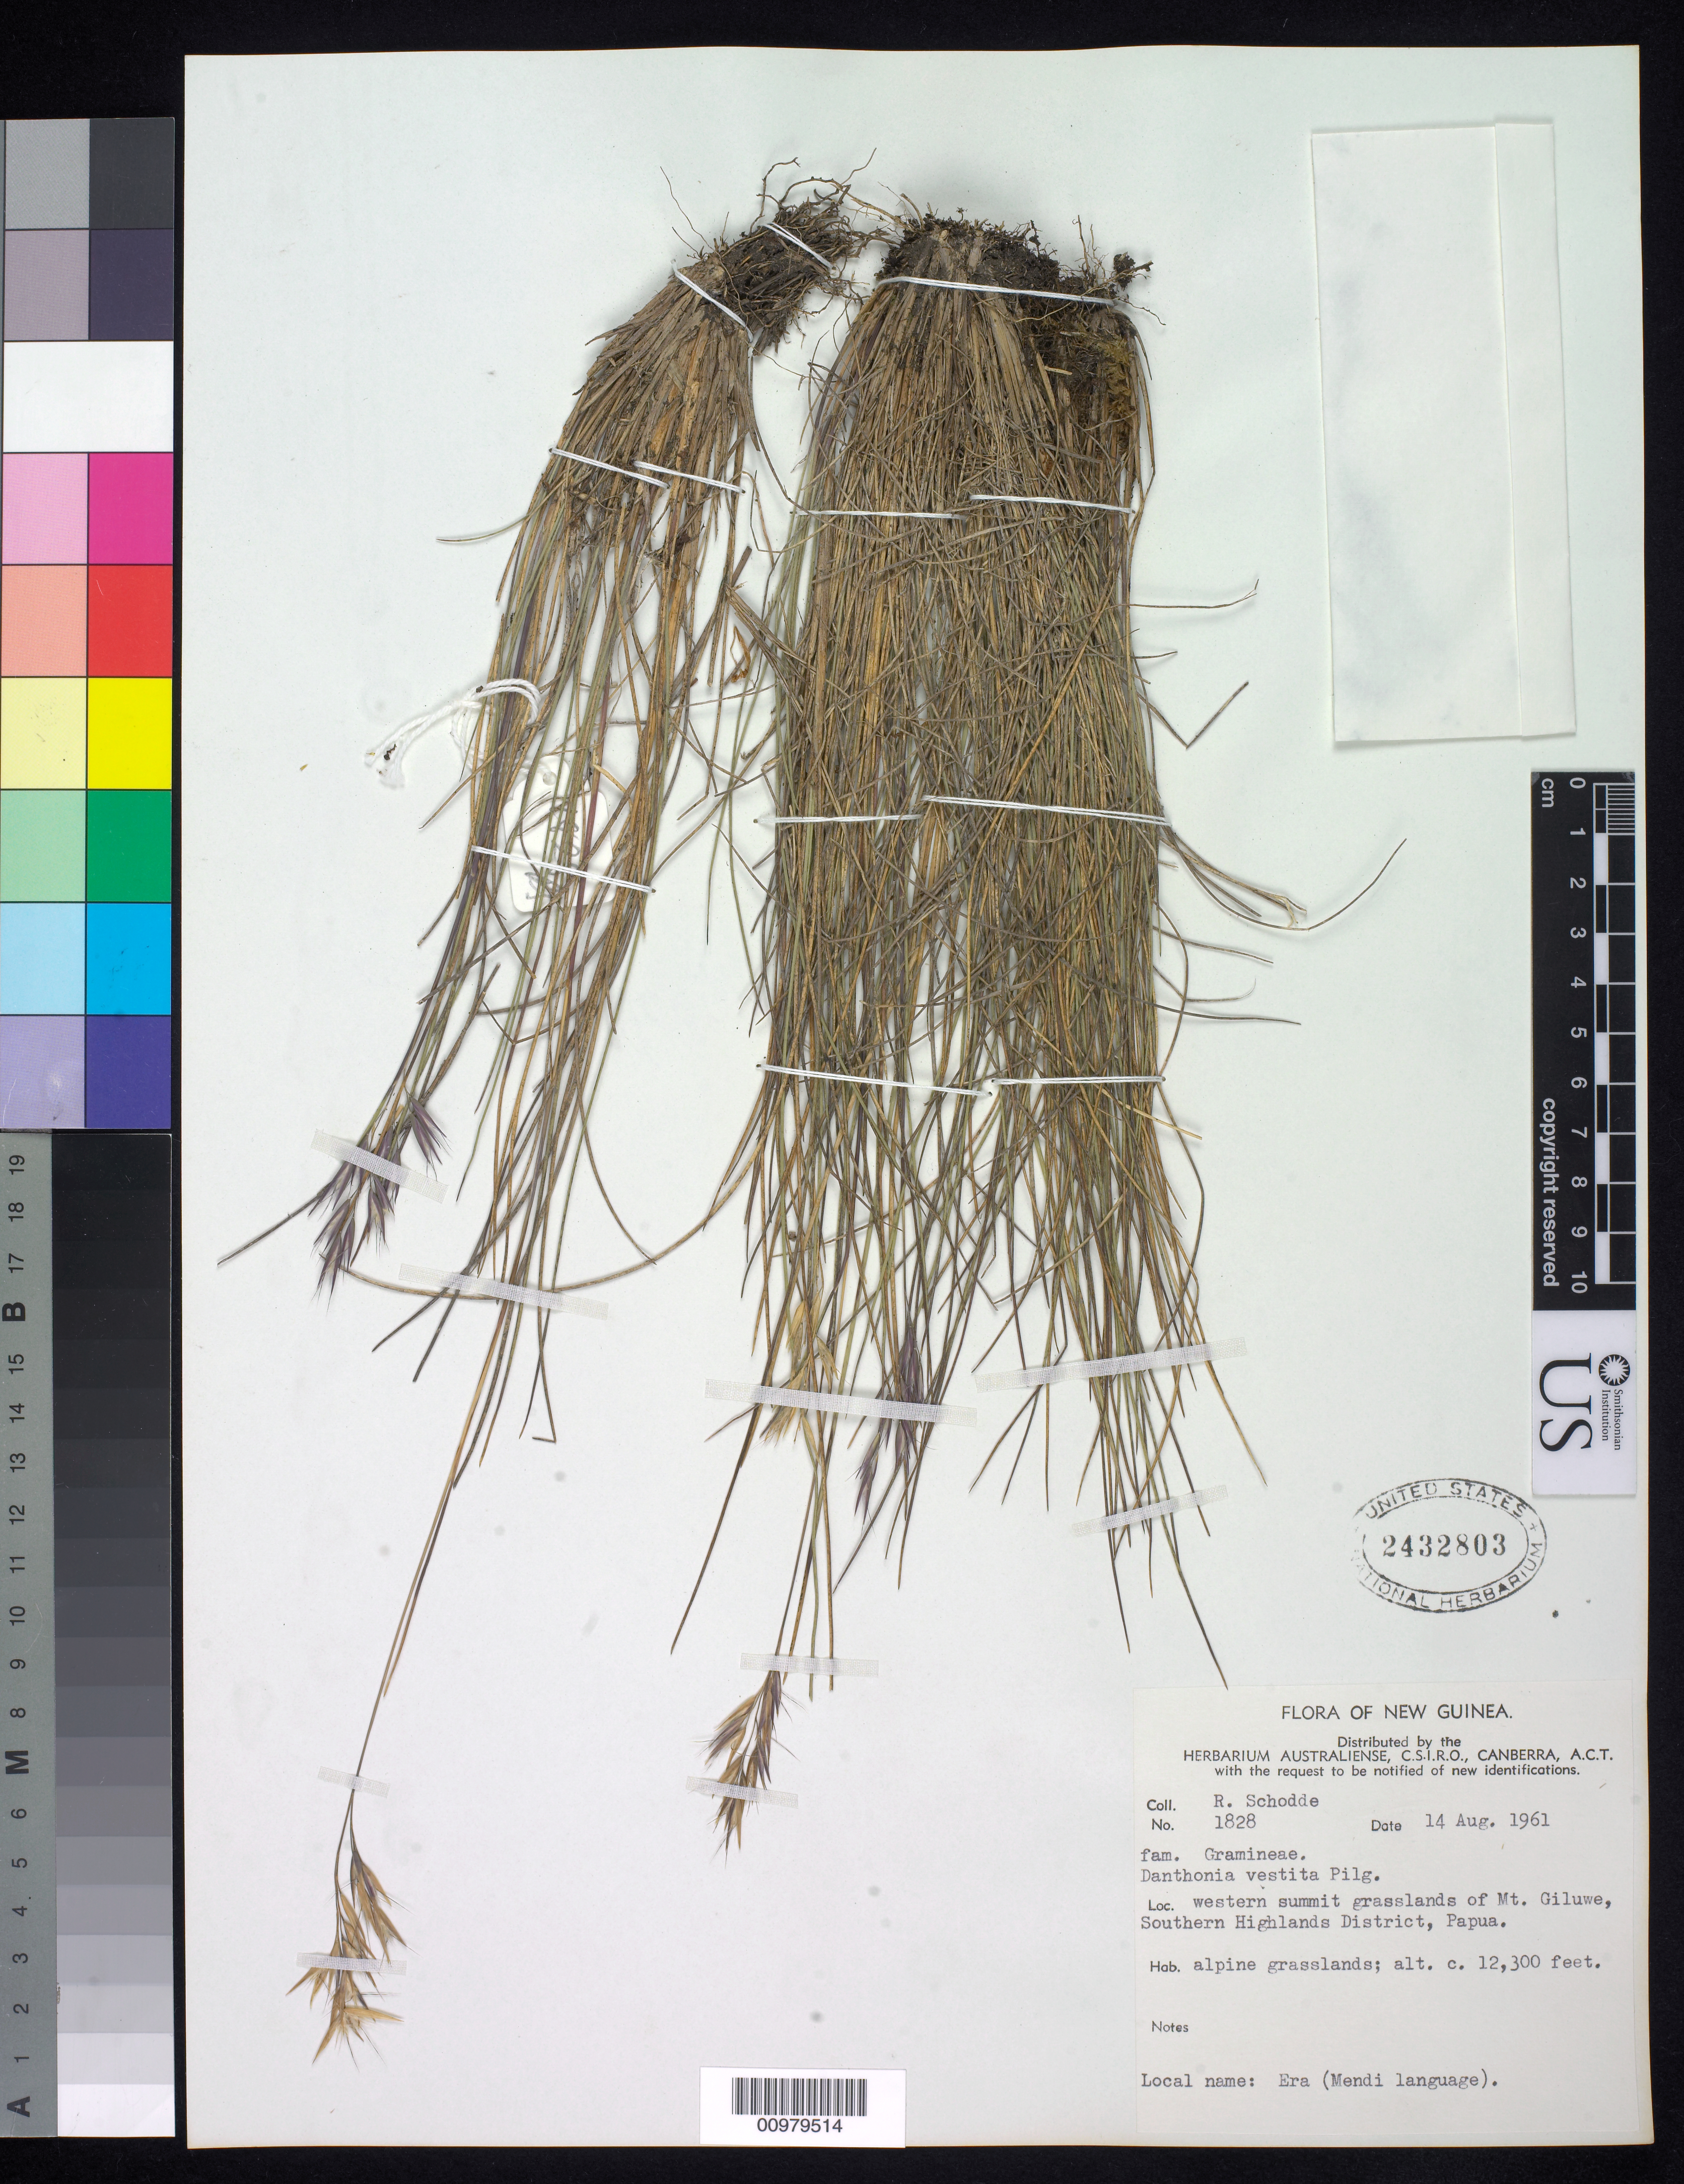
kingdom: Plantae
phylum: Tracheophyta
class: Liliopsida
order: Poales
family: Poaceae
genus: Danthonia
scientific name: Danthonia vestita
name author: Pilg.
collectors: R. Schodde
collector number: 1828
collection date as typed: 14 Aug 1961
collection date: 1961-08-14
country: Papua New Guinea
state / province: Southern Highlands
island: New Guinea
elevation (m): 3749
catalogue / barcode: US 2432803